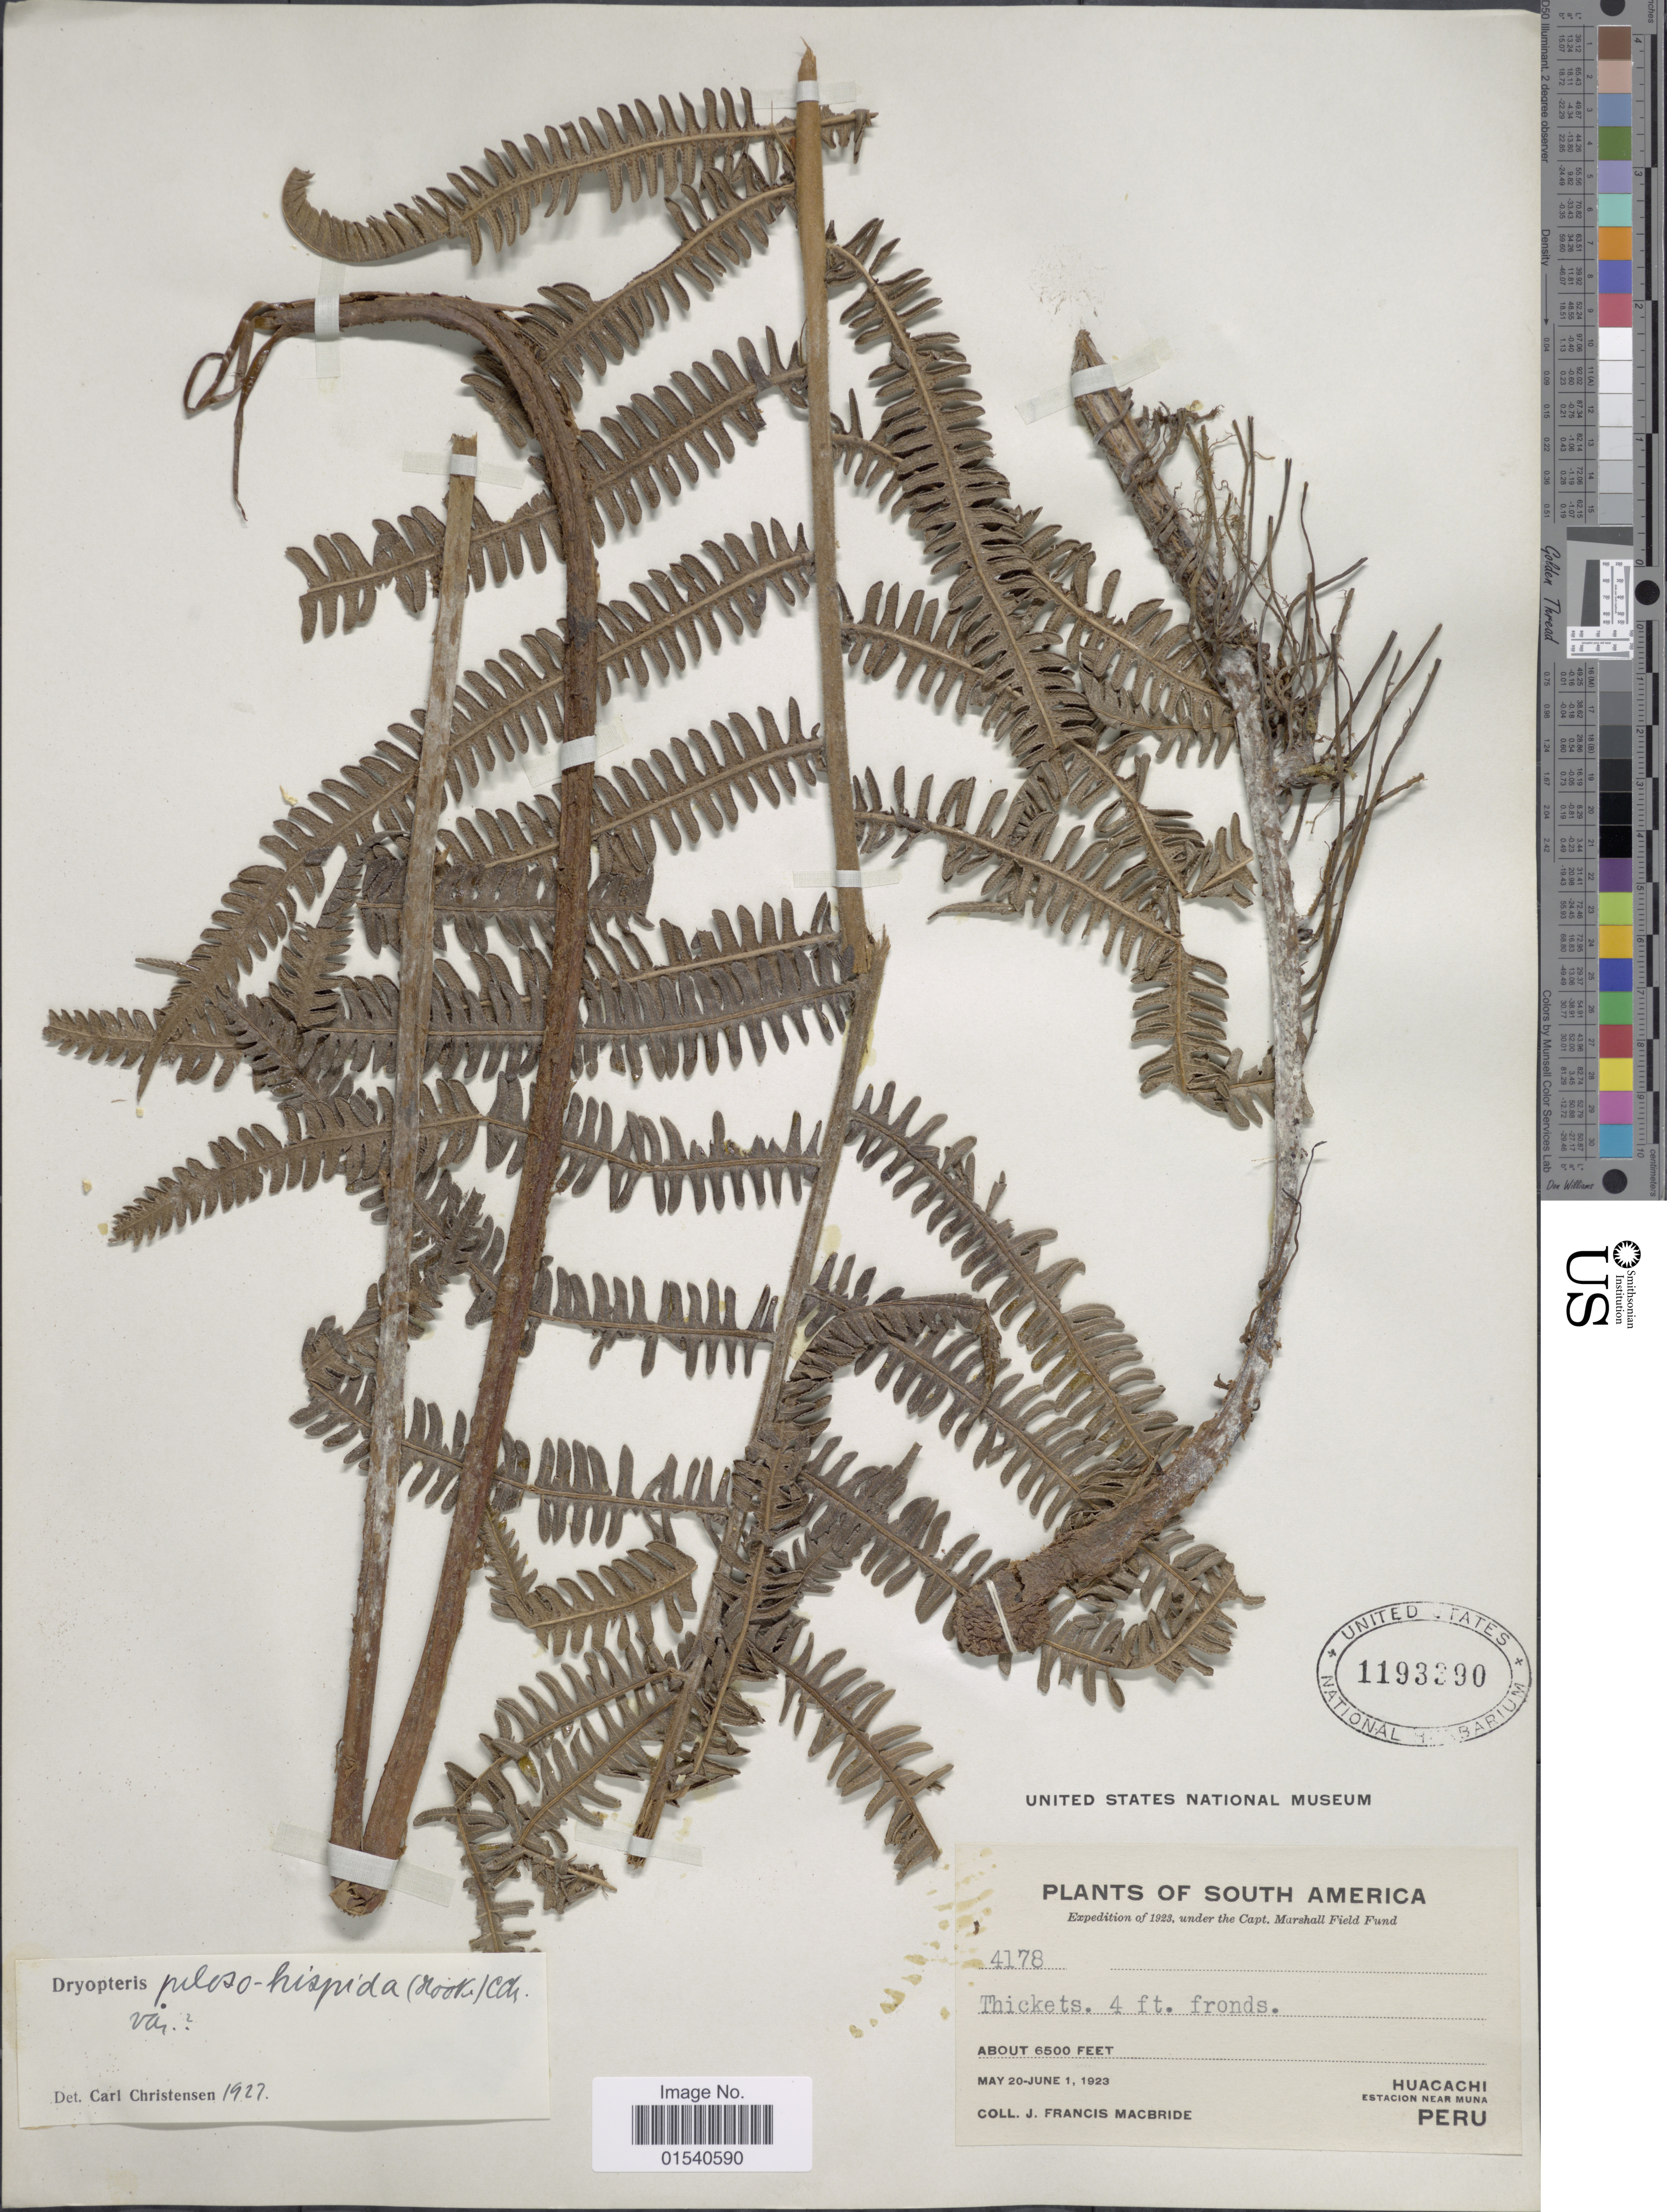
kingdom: Plantae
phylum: Tracheophyta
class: Polypodiopsida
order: Polypodiales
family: Thelypteridaceae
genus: Amauropelta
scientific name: Amauropelta pilosohispida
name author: (Hook.) A.R. Sm.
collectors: J. F. Macbride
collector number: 4178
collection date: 1923-05-20/1923-06-01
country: Peru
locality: Huacachi estacion near Muna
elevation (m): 1981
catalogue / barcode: US 1193390